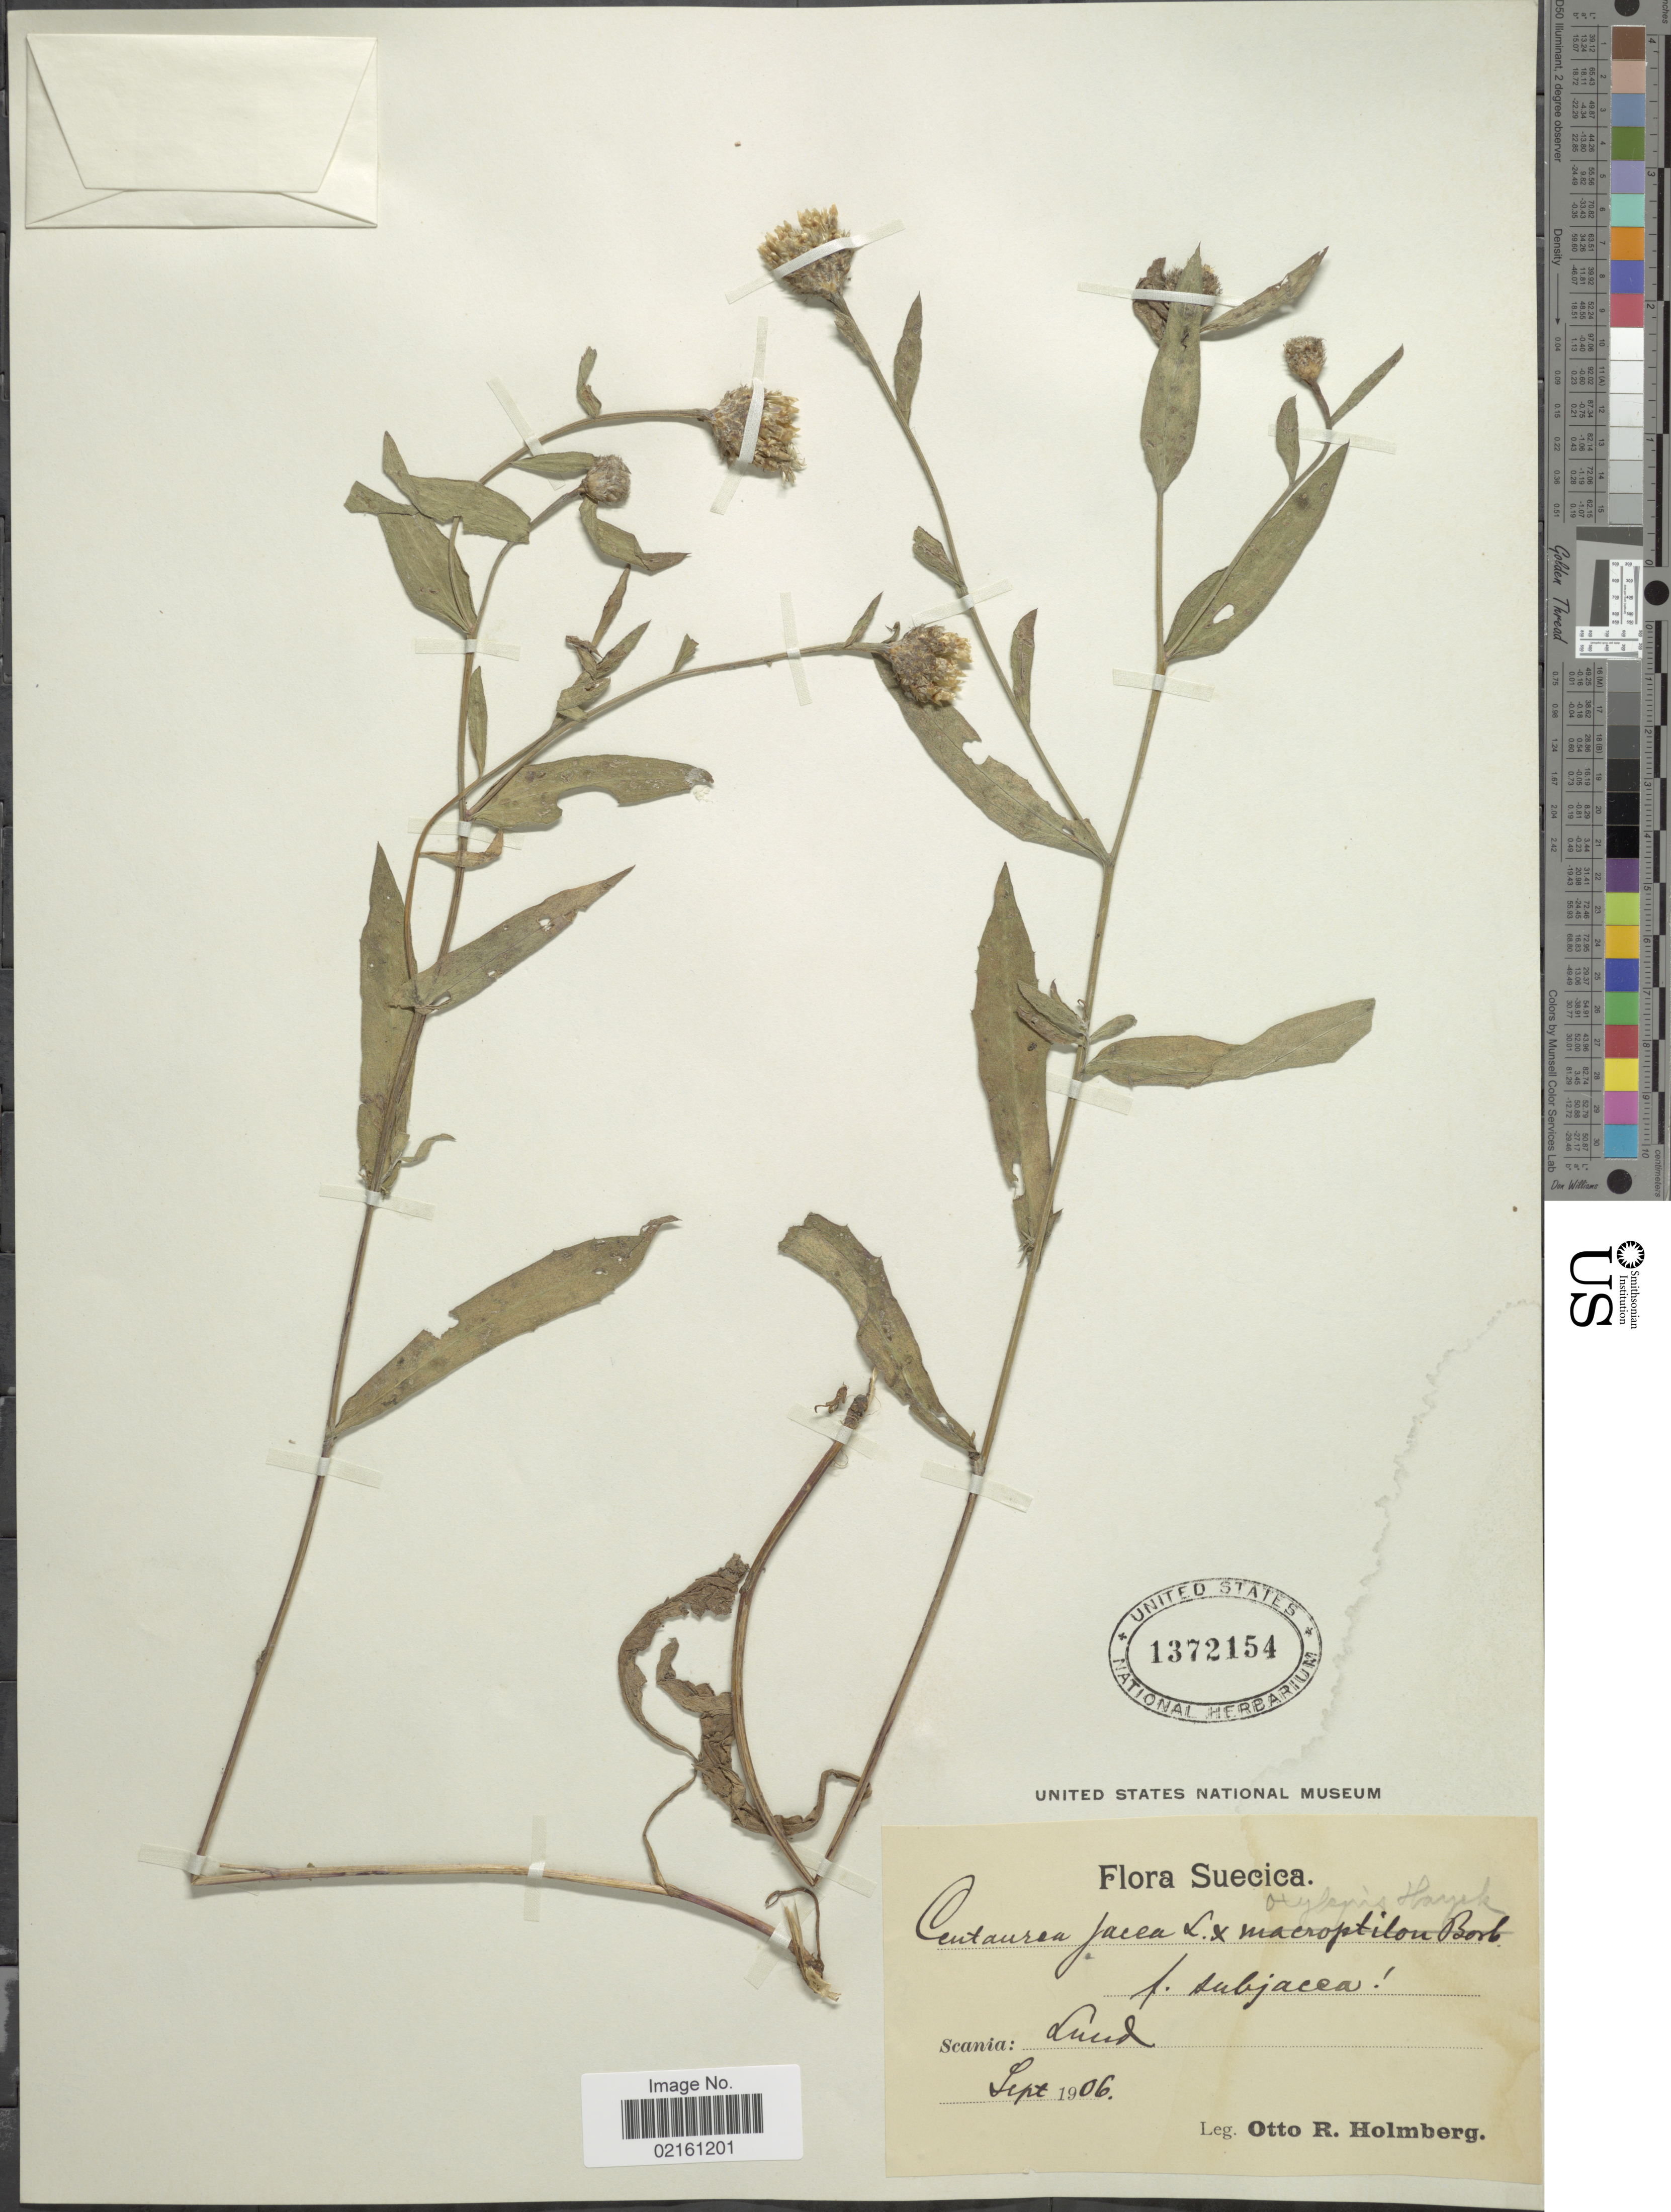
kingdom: Plantae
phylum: Tracheophyta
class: Magnoliopsida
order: Asterales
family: Asteraceae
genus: Centaurea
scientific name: Centaurea jacea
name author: L.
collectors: O. Holmberg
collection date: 1906-09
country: Sweden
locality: Suecica, Scania, Lund.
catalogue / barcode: US 1372154